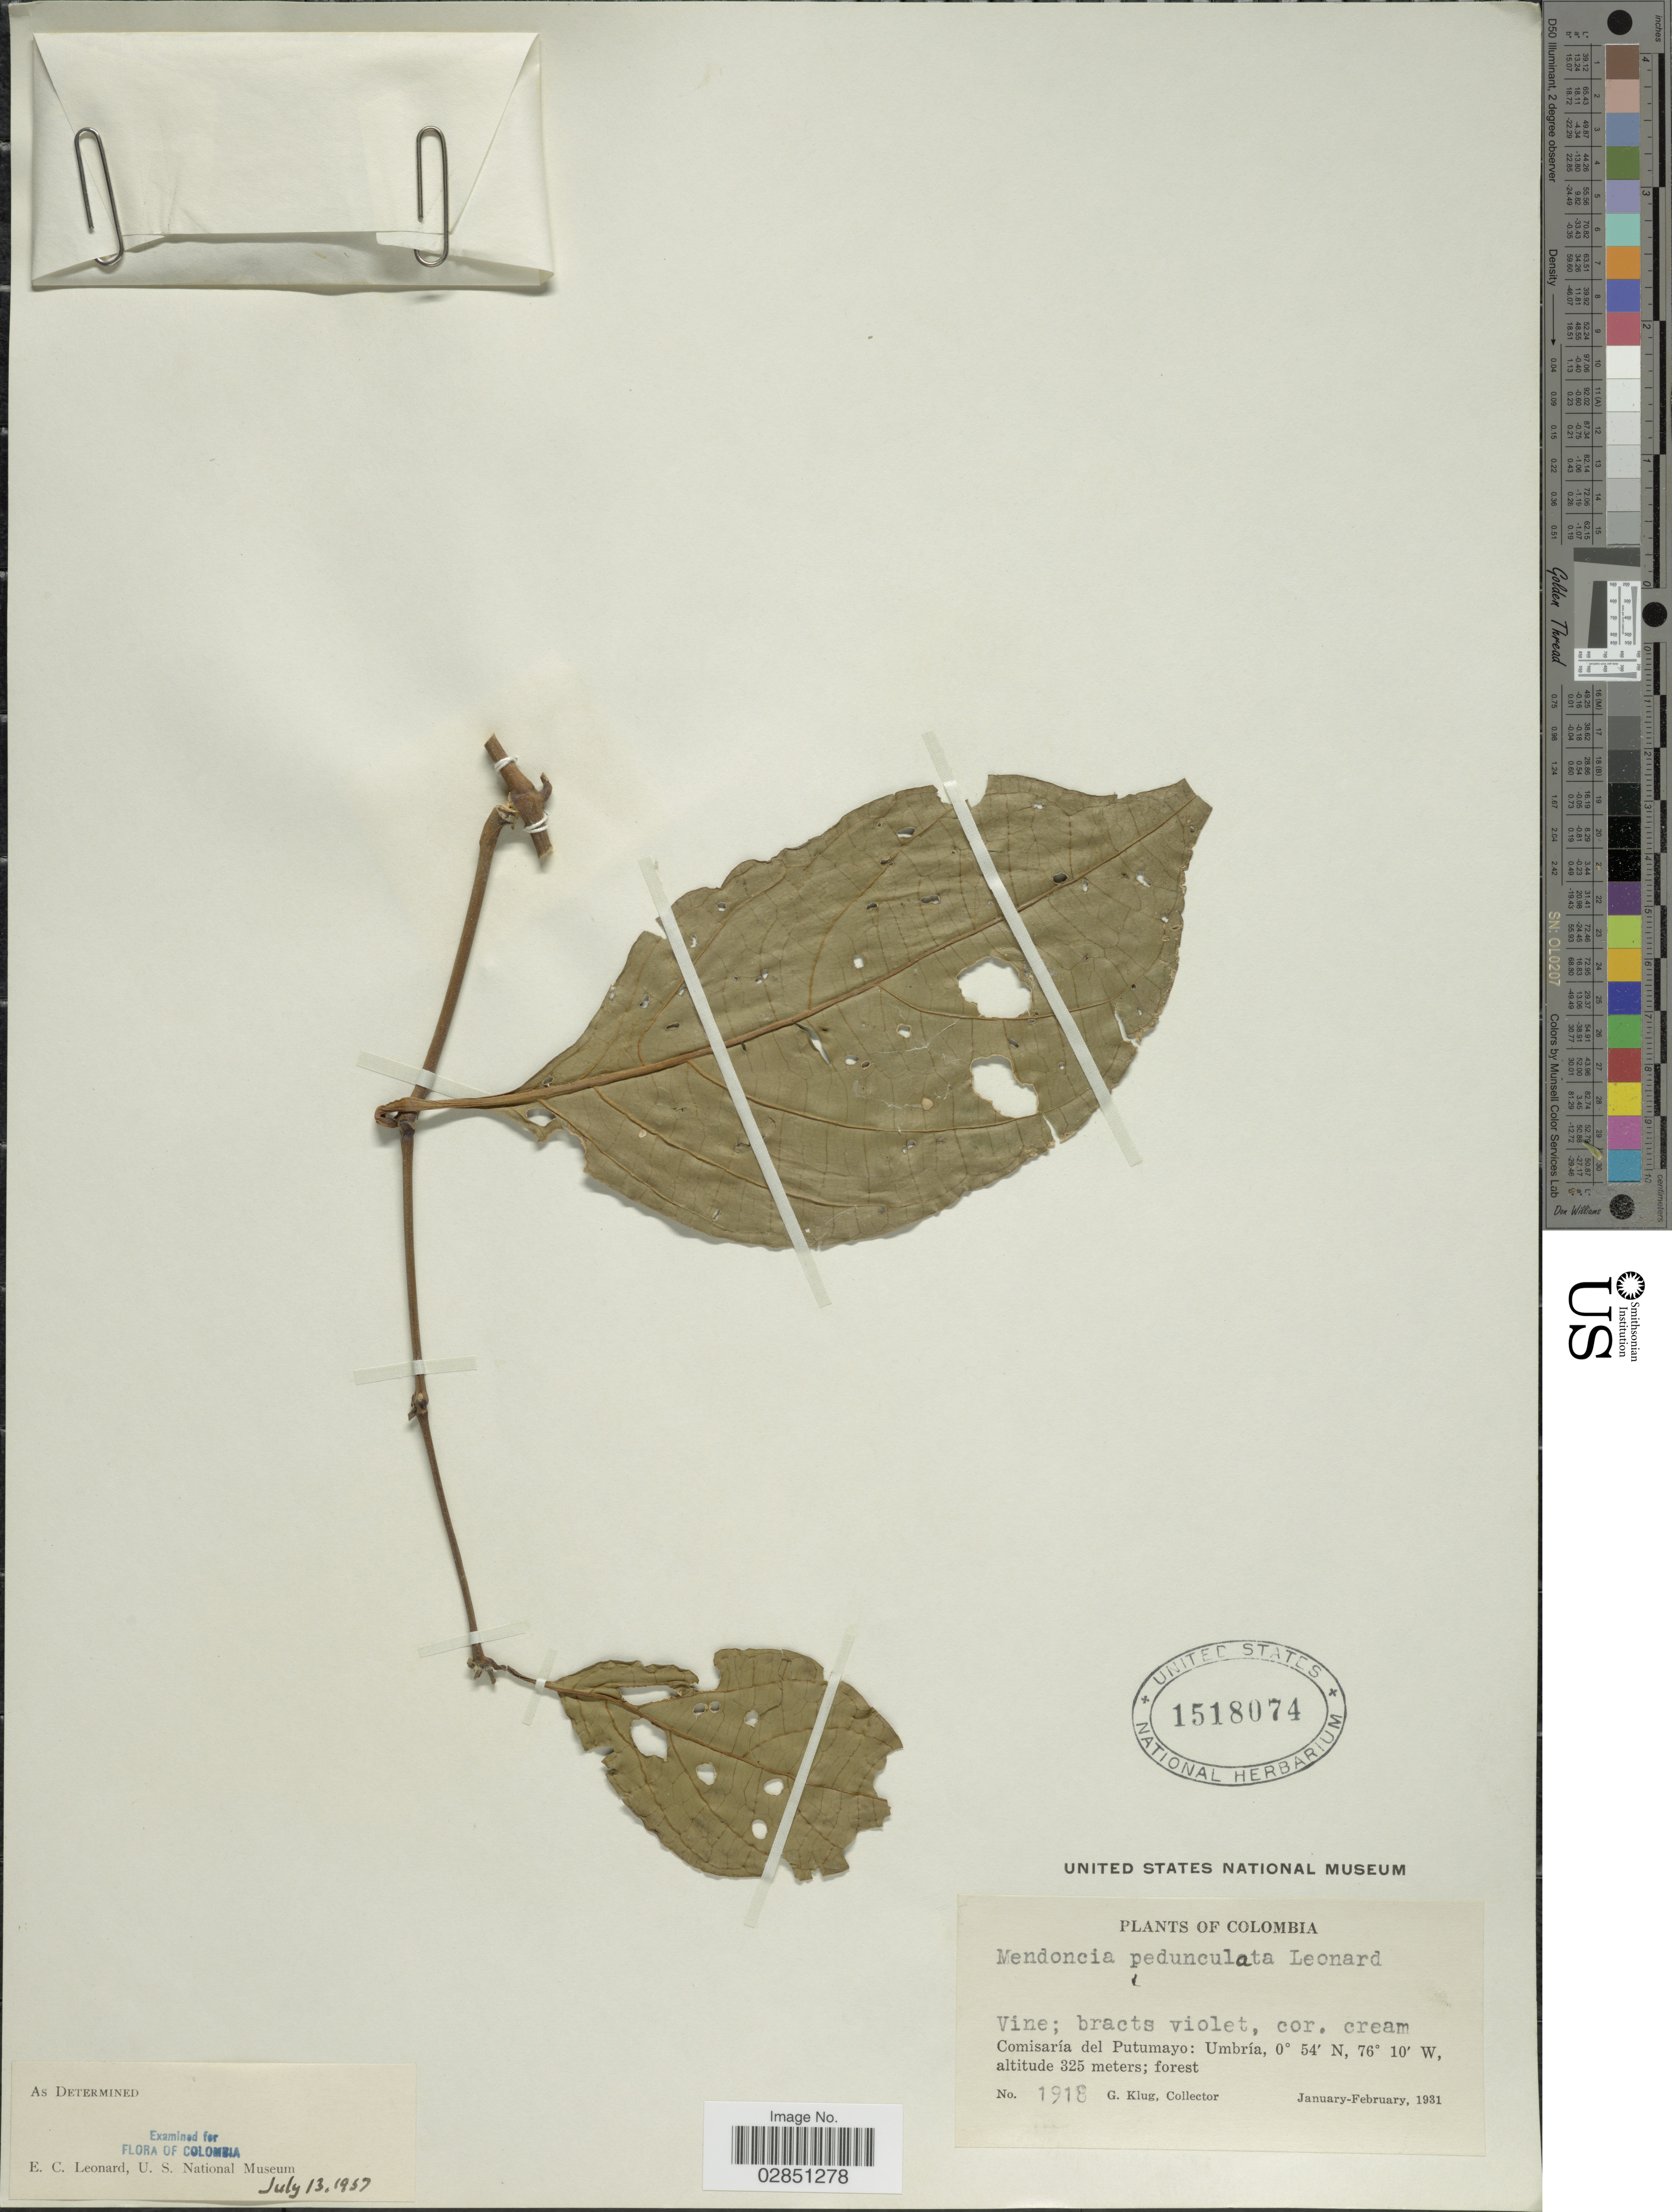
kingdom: Plantae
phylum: Tracheophyta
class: Magnoliopsida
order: Lamiales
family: Acanthaceae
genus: Mendoncia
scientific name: Mendoncia pedunculata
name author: Leonard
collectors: G. Klug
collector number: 1918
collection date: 1931-01/1931-02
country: Colombia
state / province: Putumayo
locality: Comisaría del Putumayo: Umbría.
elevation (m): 325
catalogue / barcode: US 1518074